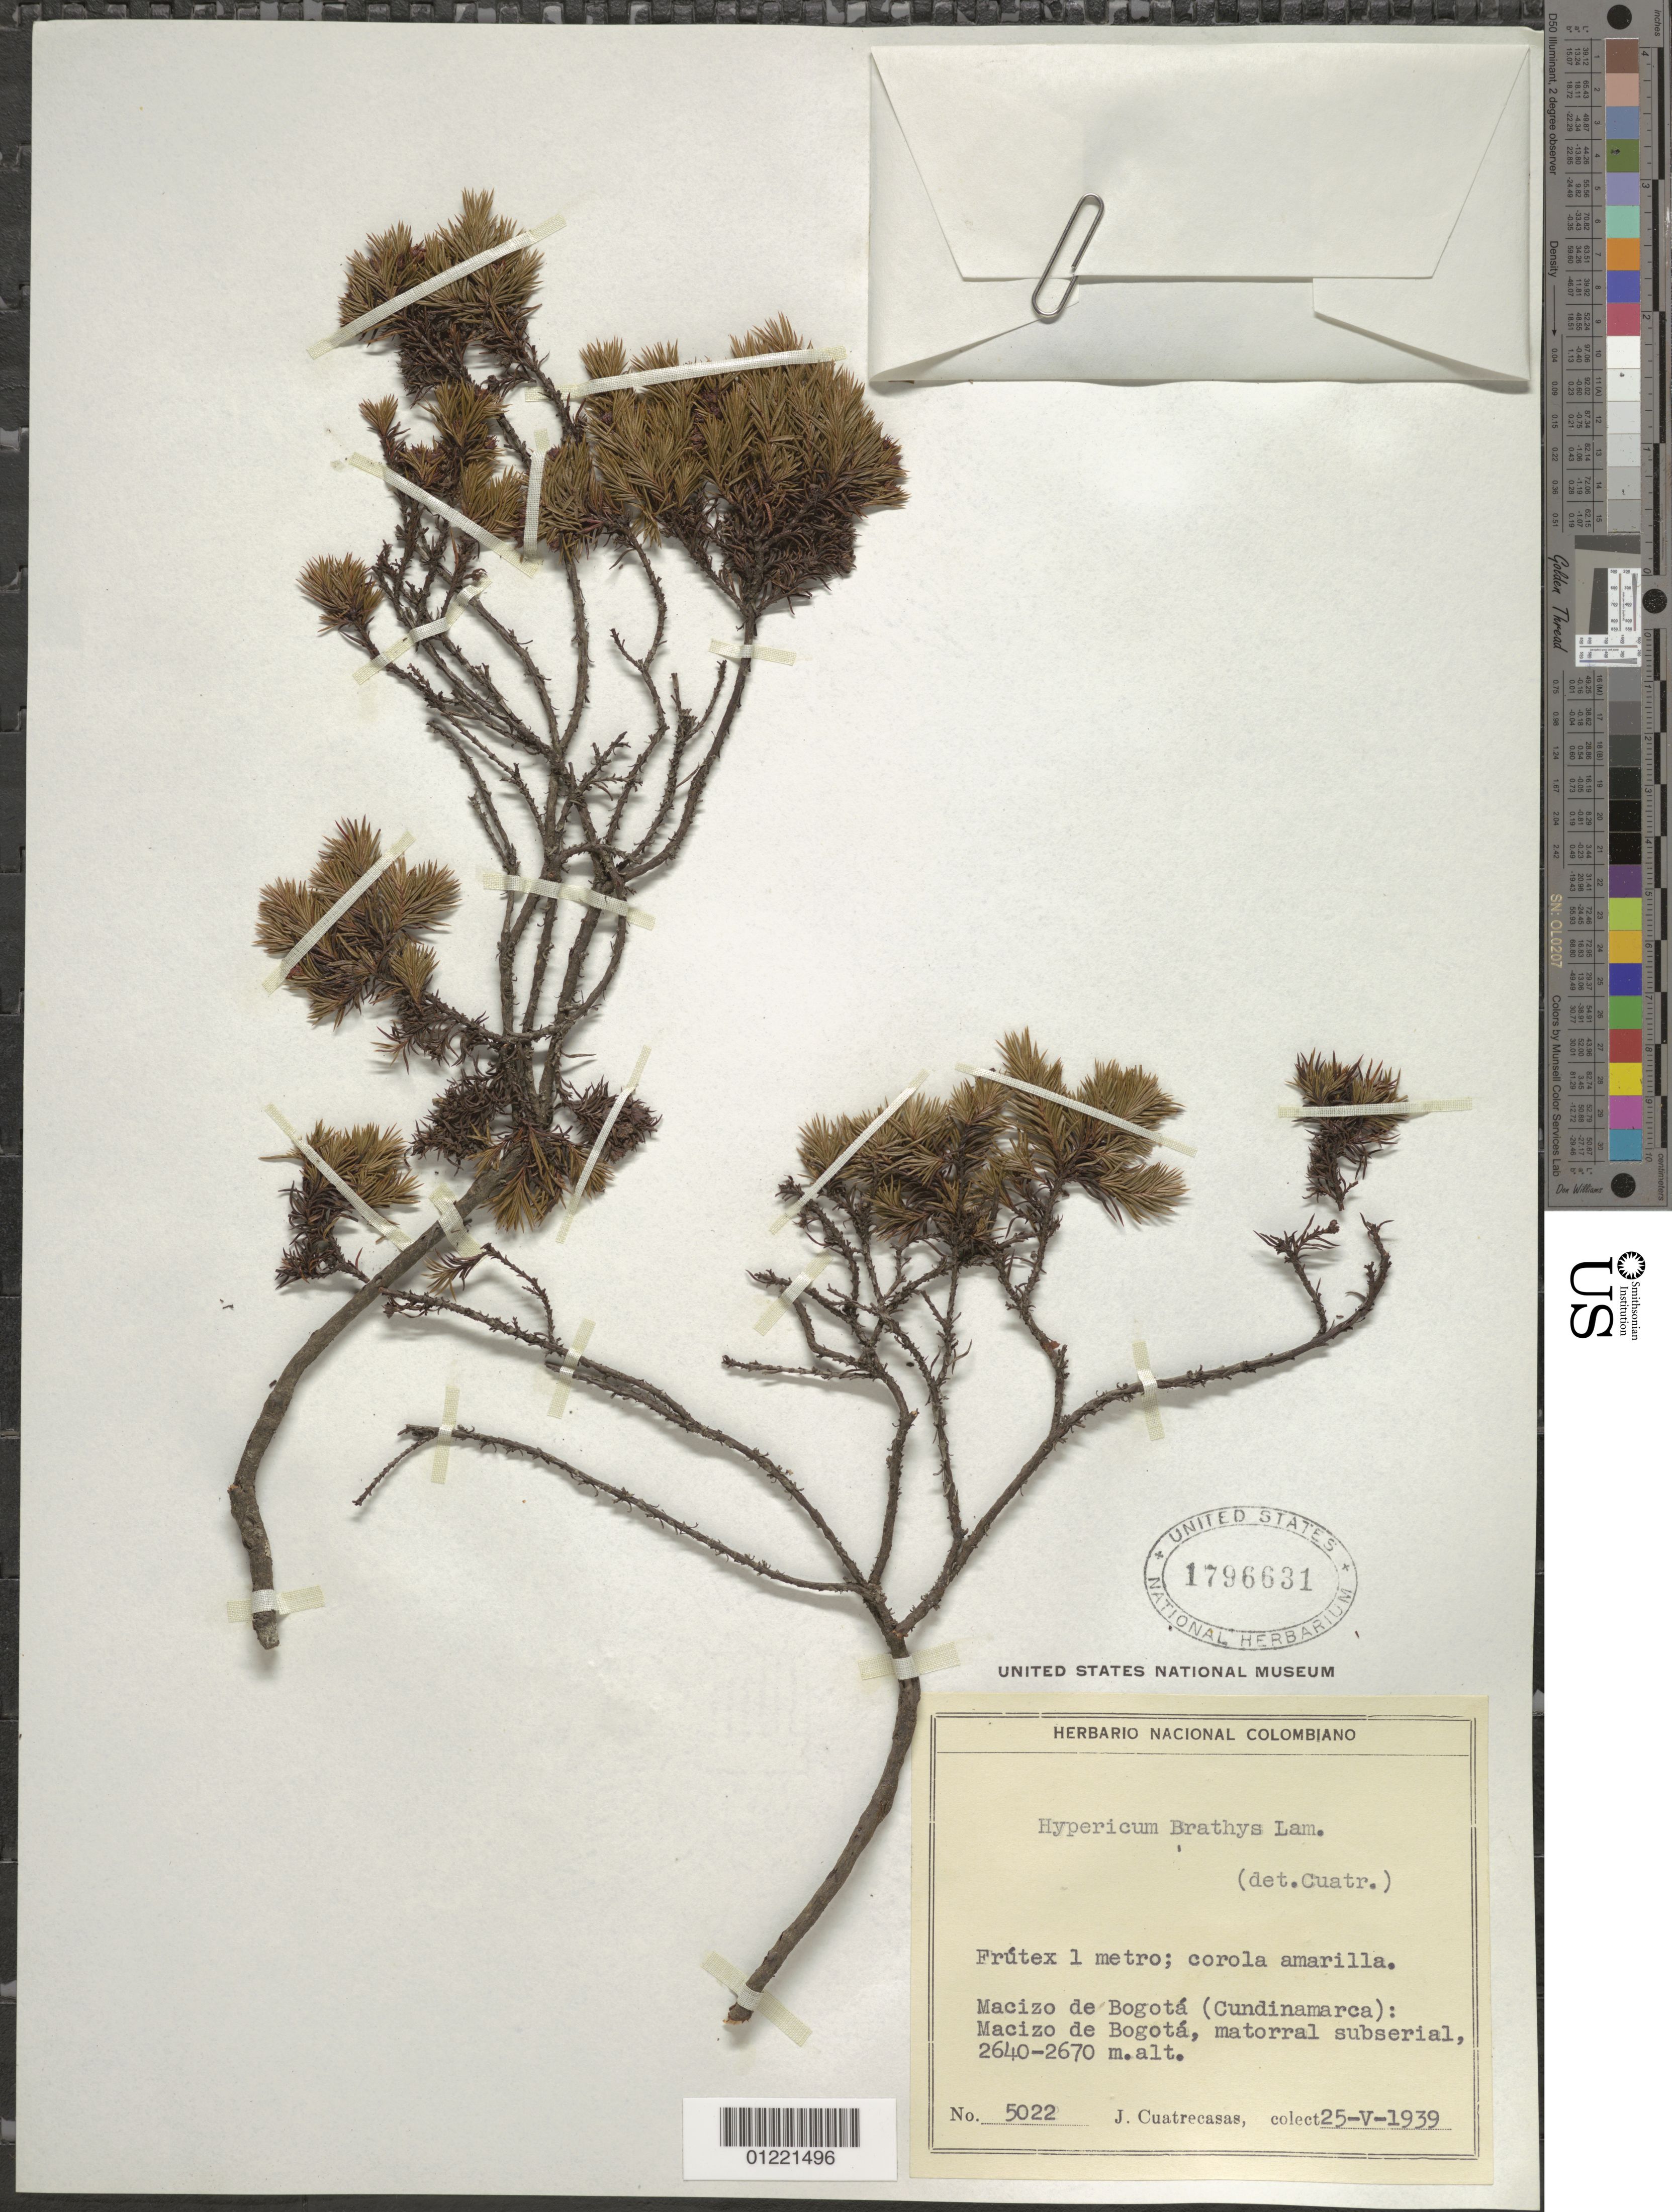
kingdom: Plantae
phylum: Tracheophyta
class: Magnoliopsida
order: Malpighiales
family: Hypericaceae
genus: Hypericum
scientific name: Hypericum juniperinum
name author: Kunth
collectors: J. Cuatrecasas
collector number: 5022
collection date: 1939-05-25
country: Colombia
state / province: Cundinamarca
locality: Macizo de Bogotá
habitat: matorral subserial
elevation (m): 2640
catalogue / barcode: US 1796631